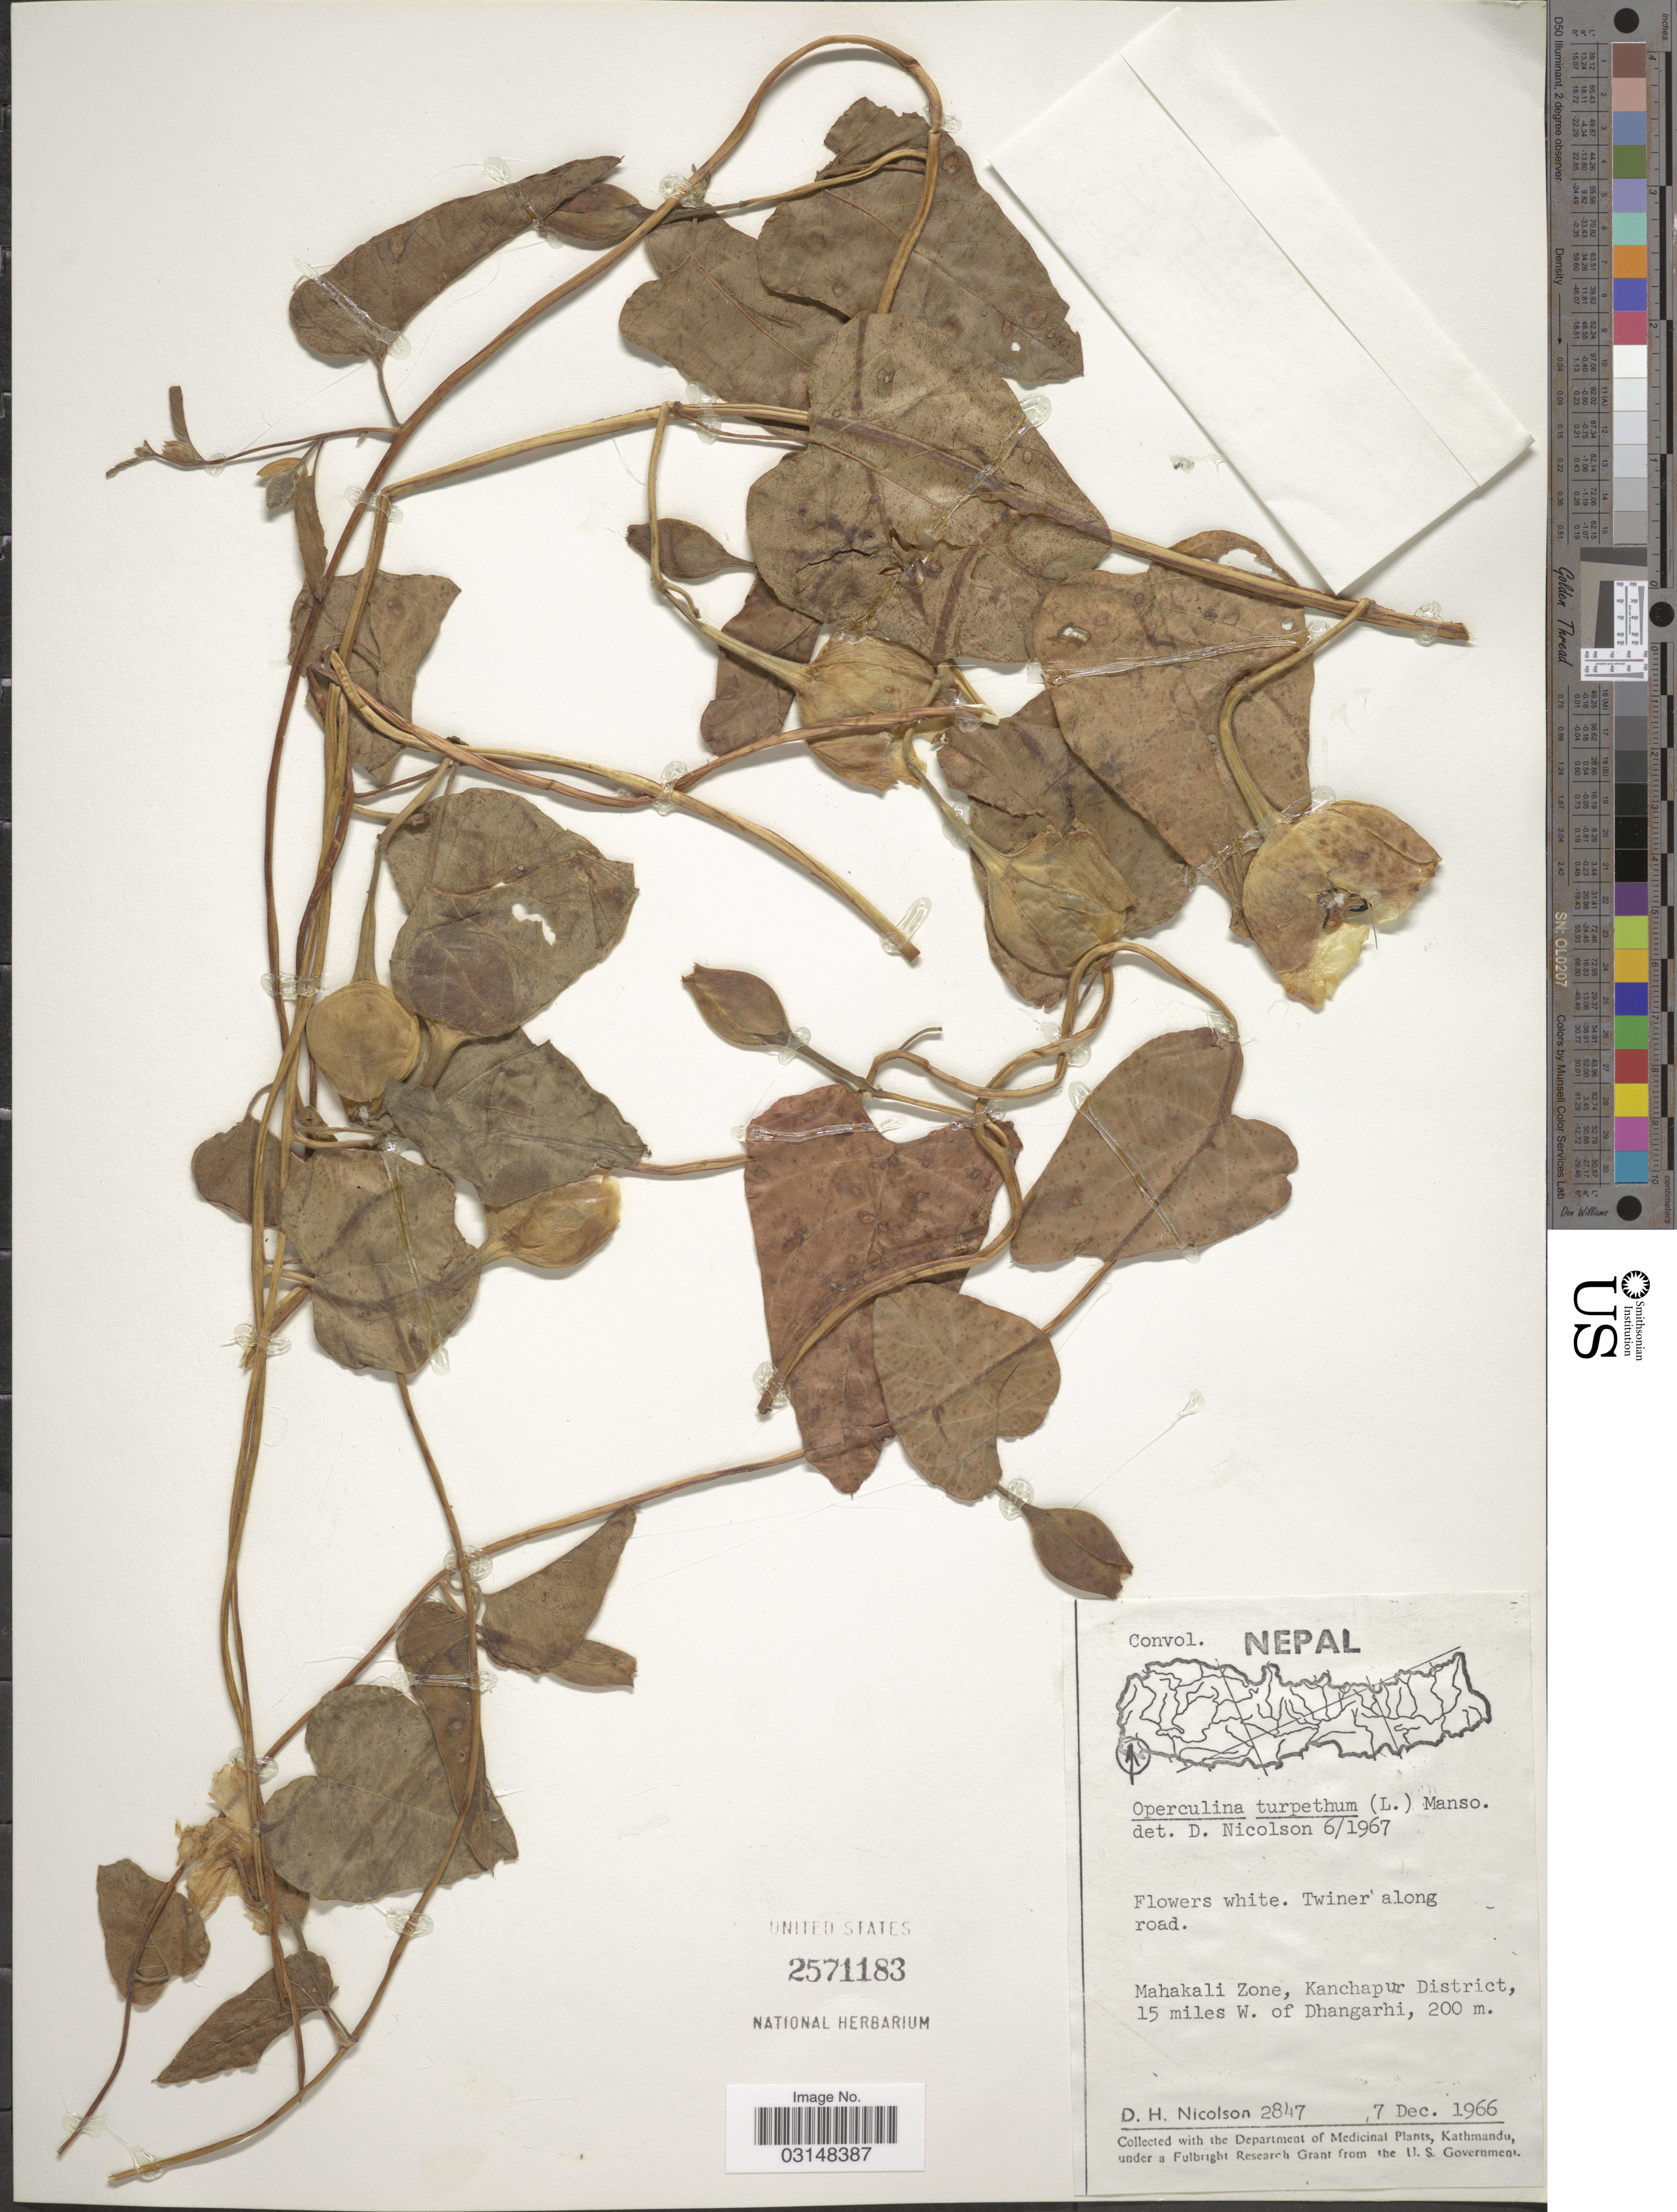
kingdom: Plantae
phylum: Tracheophyta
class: Magnoliopsida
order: Solanales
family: Convolvulaceae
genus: Operculina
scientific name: Operculina turpethum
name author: (L.) Silva Manso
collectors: D. H. Nicolson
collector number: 2847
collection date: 1966-12-07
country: Nepal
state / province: Mahakali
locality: Mahakali Zone, Kanchapur District, 15 miles W. of Dhangarhi.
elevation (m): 200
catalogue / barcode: US 2571183